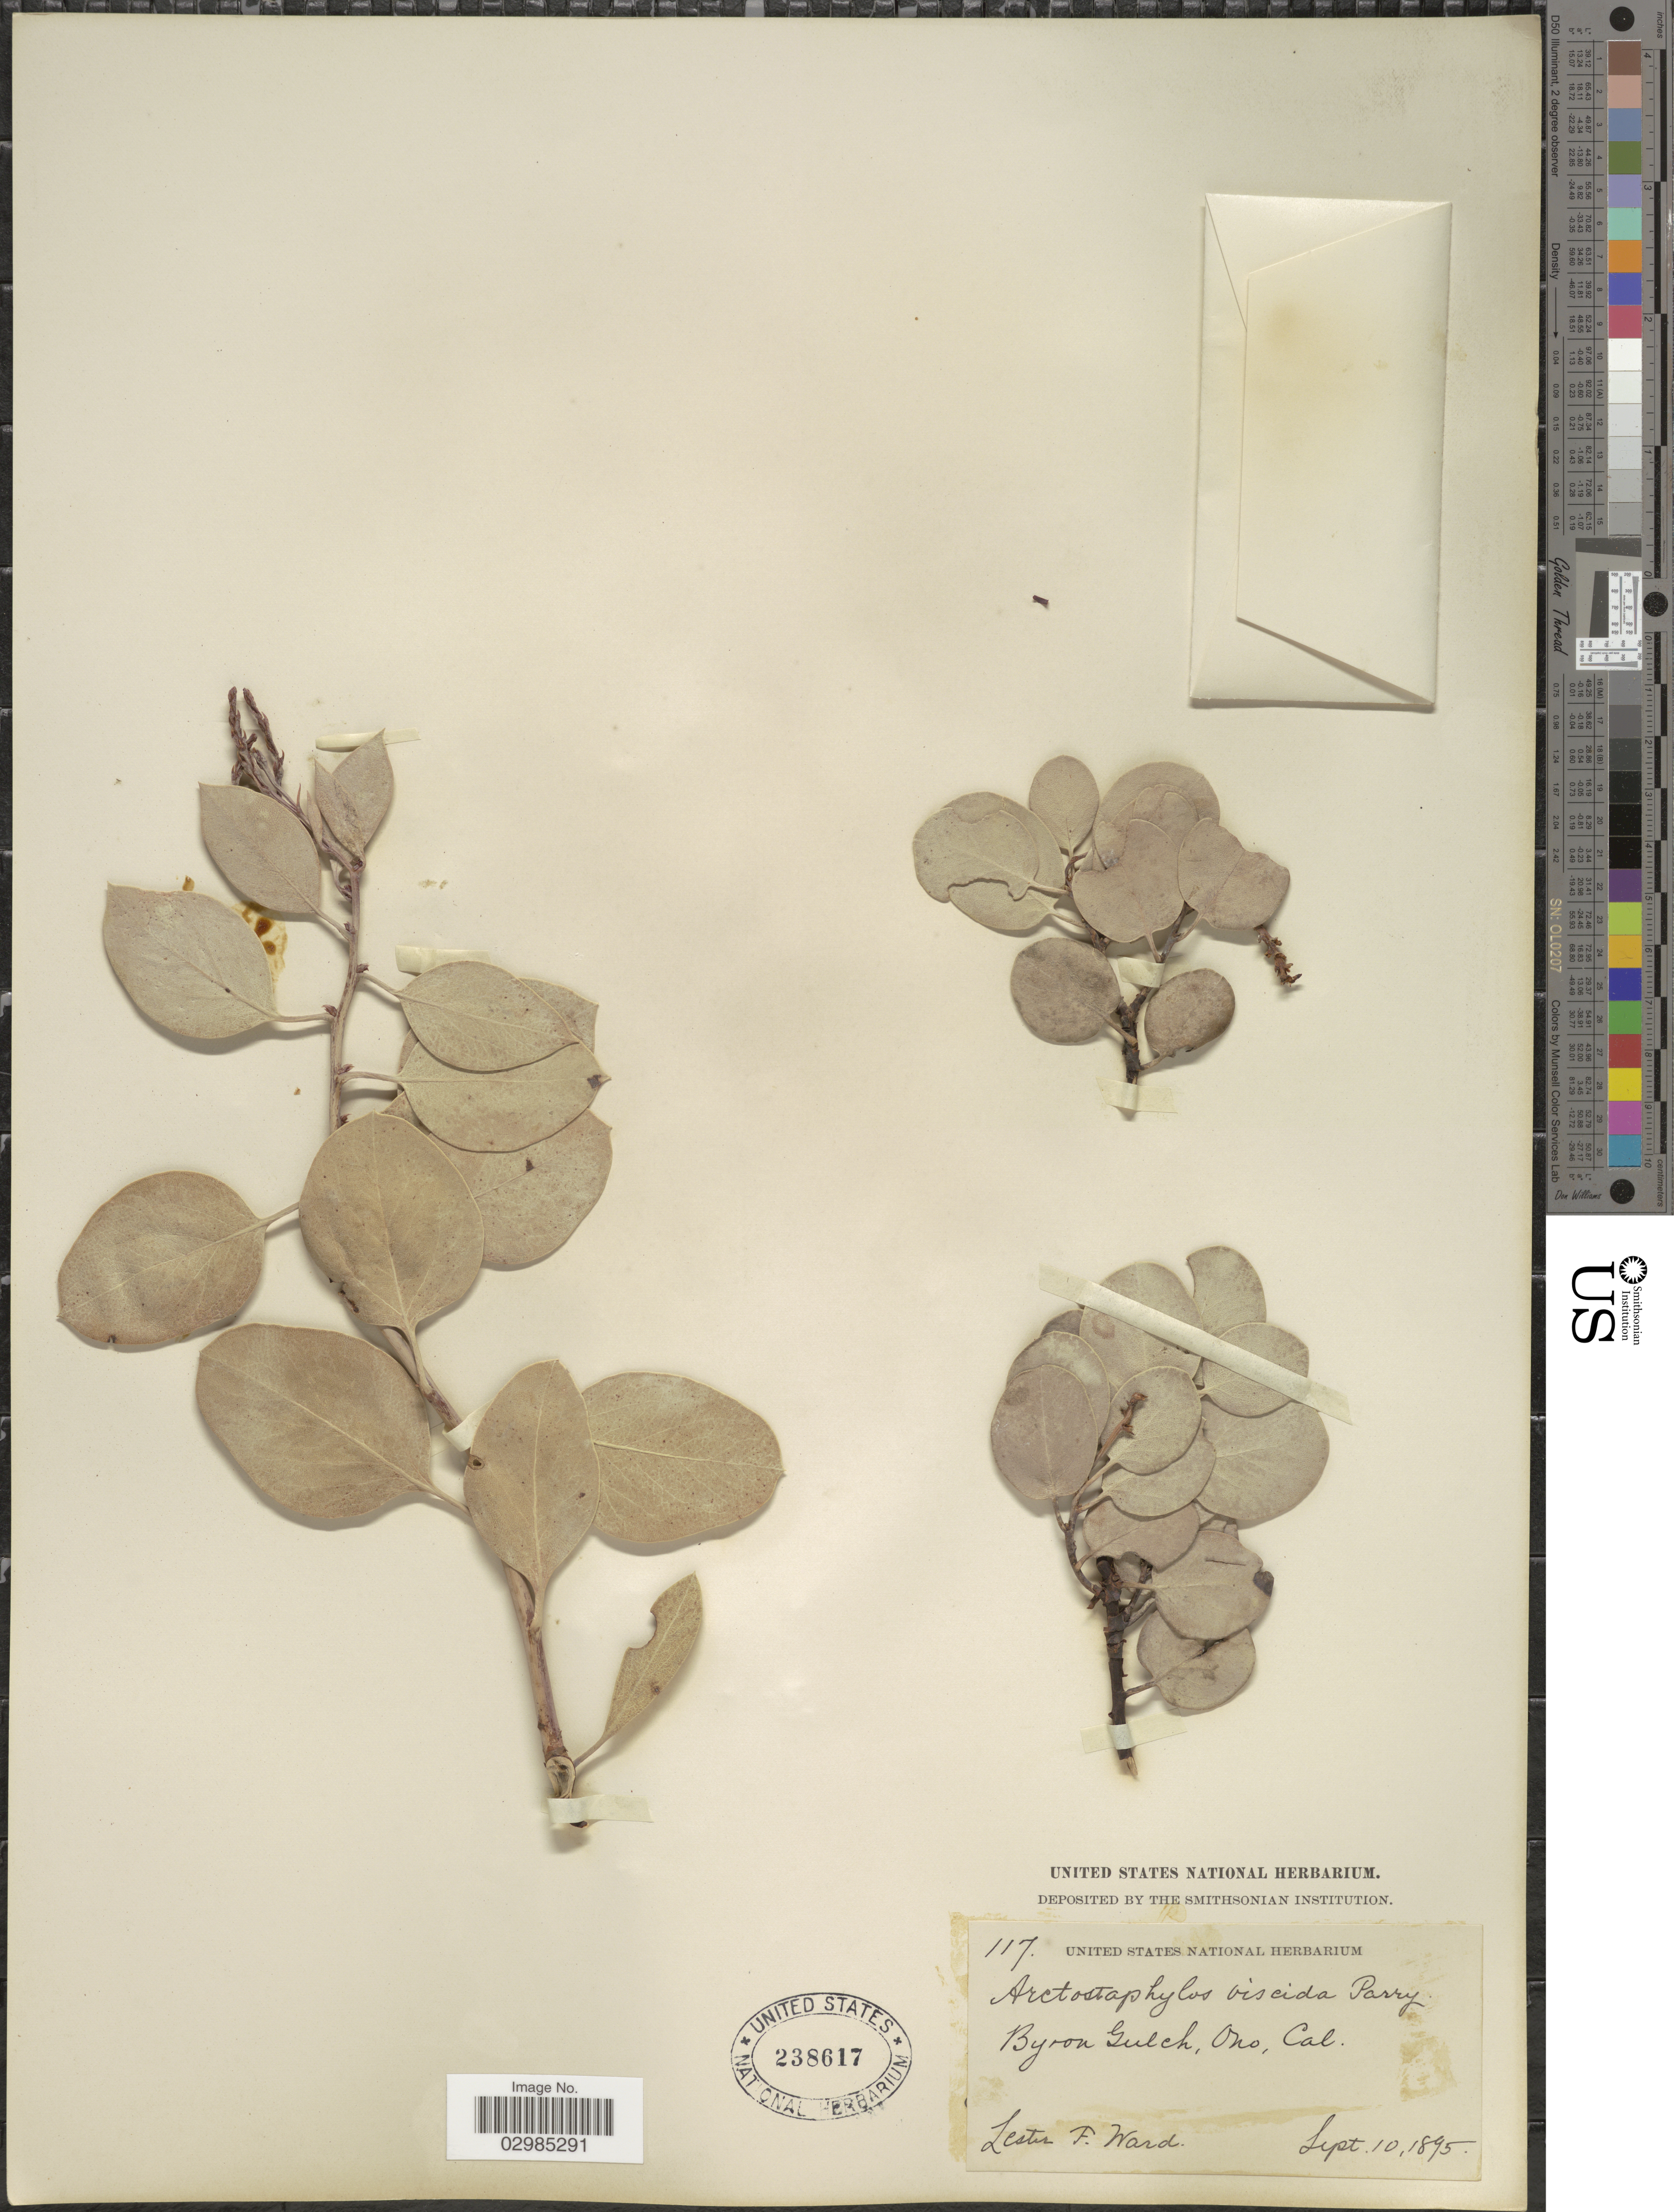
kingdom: Plantae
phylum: Tracheophyta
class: Magnoliopsida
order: Ericales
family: Ericaceae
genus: Arctostaphylos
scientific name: Arctostaphylos viscida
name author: Parry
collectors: L. F. Ward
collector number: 117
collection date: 1895-09-10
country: United States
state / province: California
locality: Byron Gulch, Ono.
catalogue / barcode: US 238617